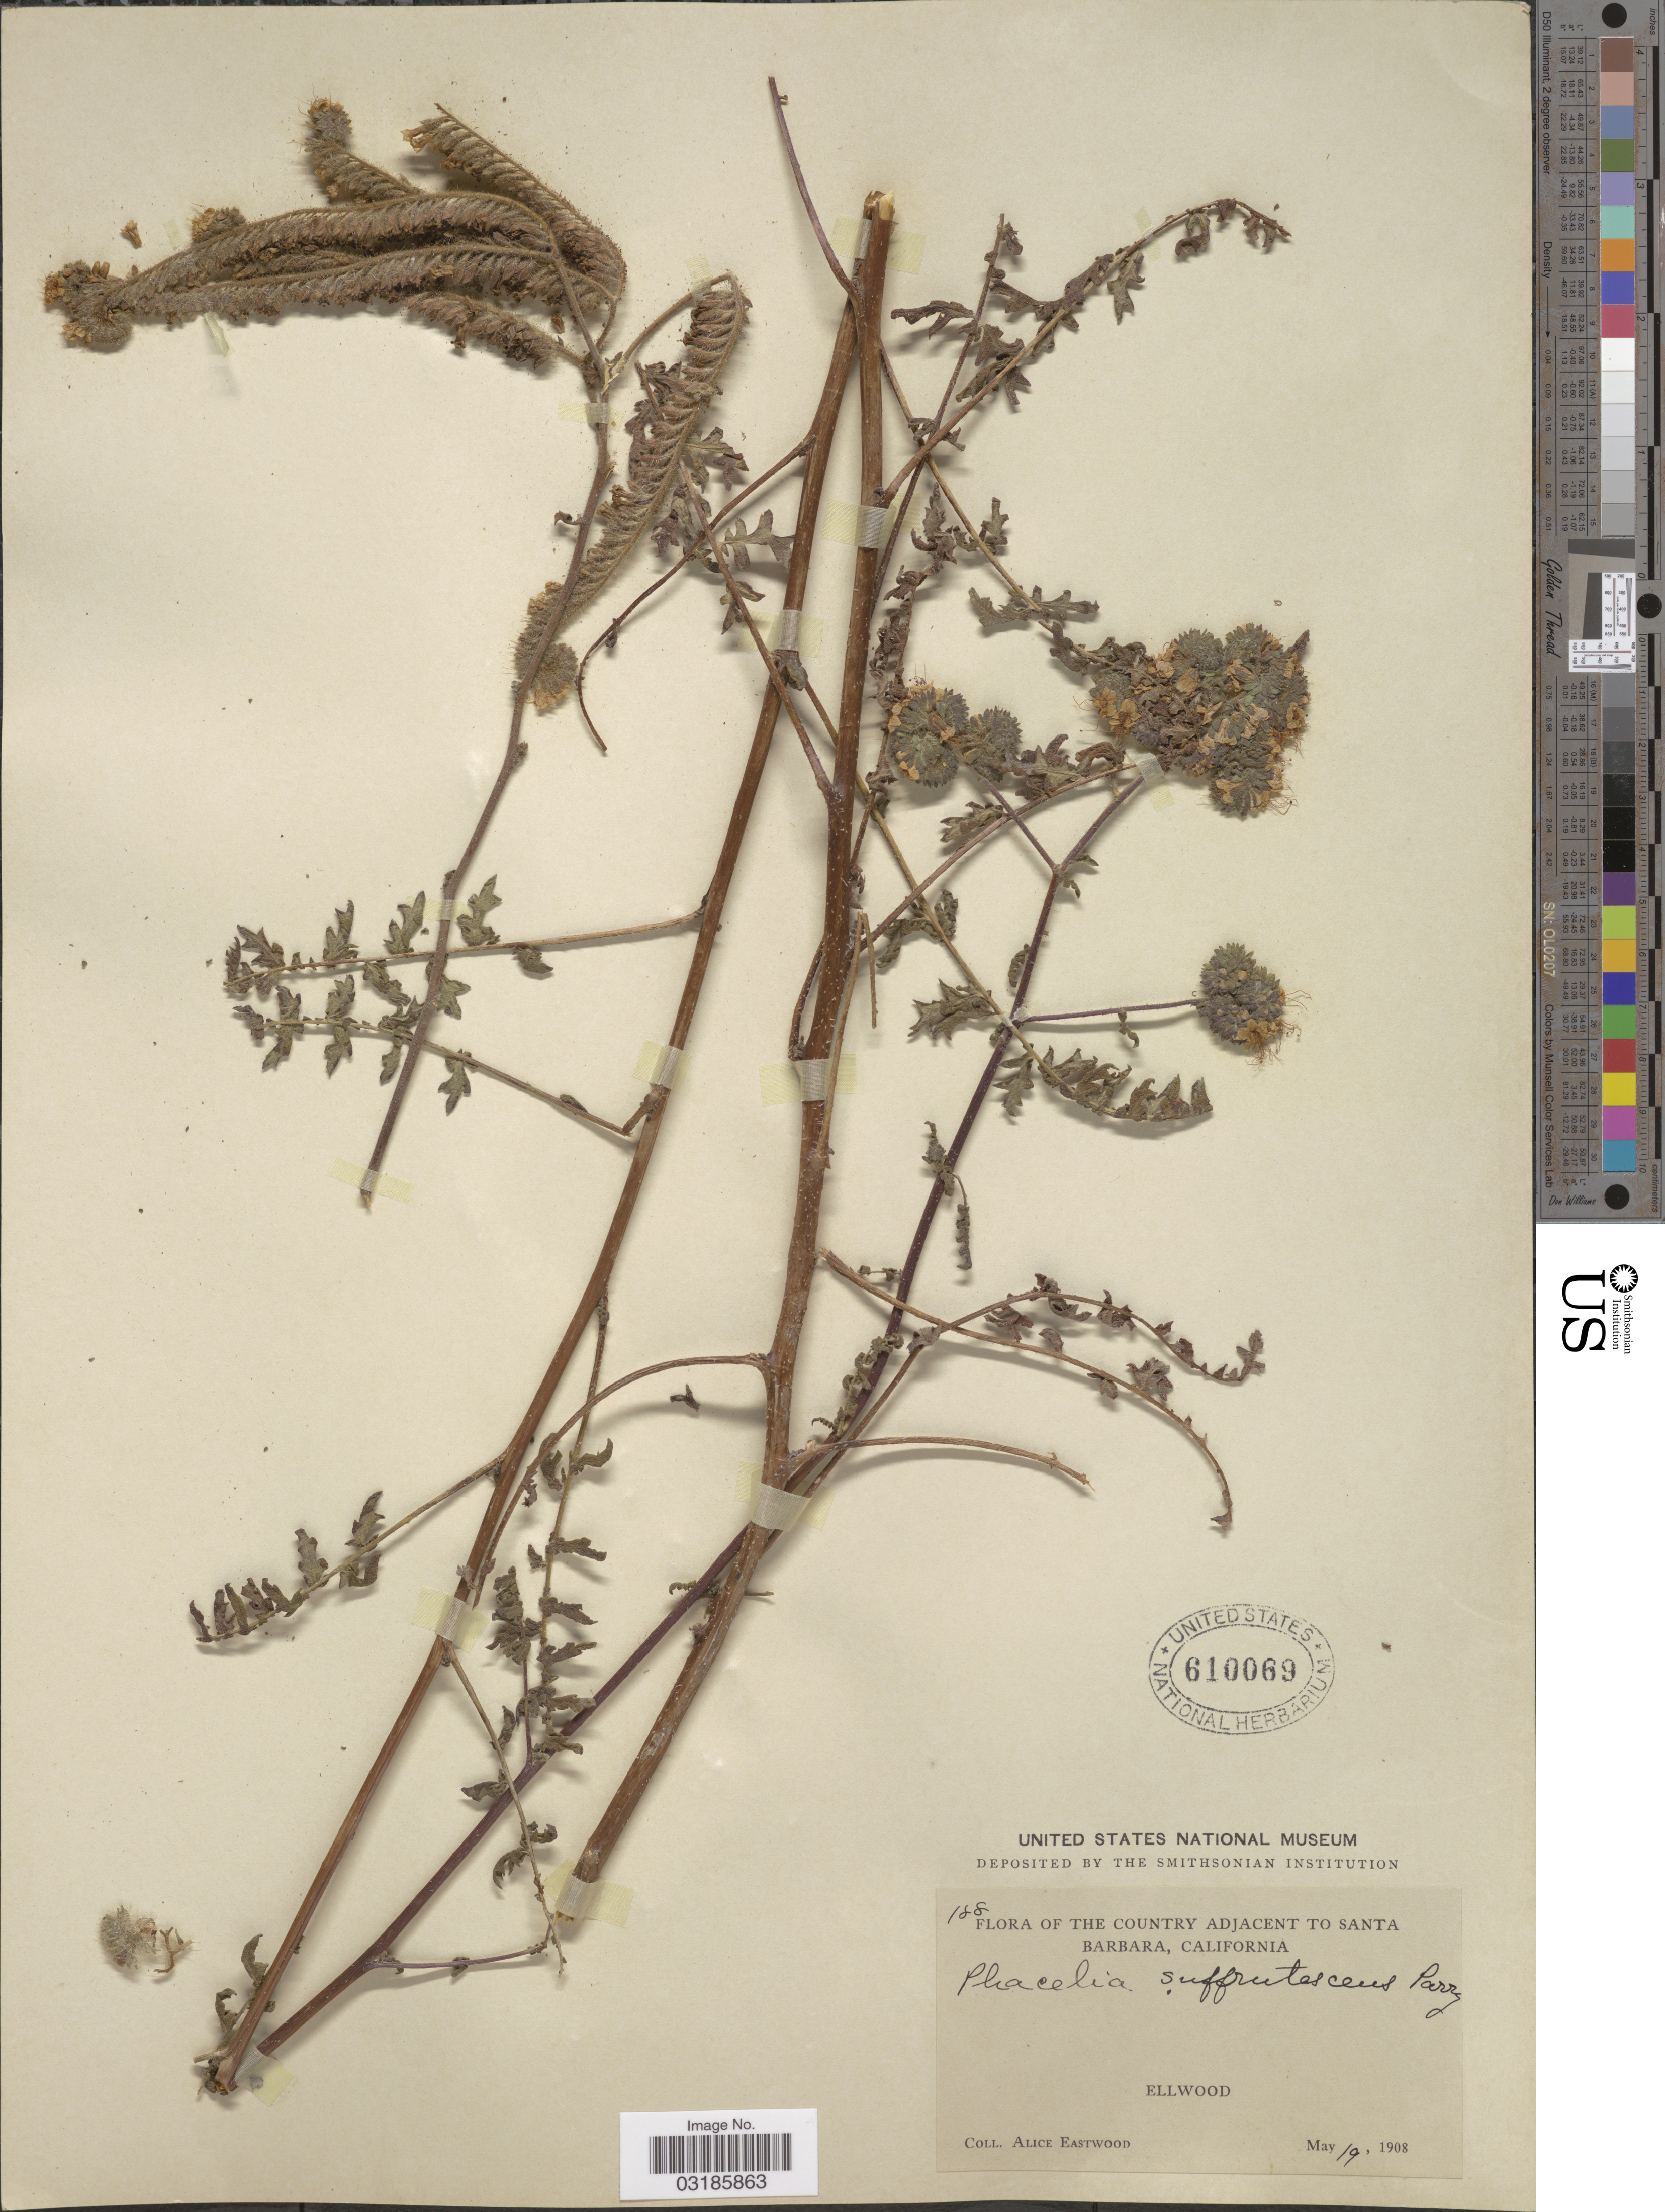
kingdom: Plantae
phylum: Tracheophyta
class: Magnoliopsida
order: Boraginales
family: Hydrophyllaceae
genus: Phacelia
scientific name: Phacelia ramosissima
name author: Douglas ex Lehm.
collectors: A. Eastwood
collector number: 188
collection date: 1908-05-19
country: United States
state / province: California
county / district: Santa Barbara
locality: The country adjacent to Santa Barbara. Ellwood.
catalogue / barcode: US 610069